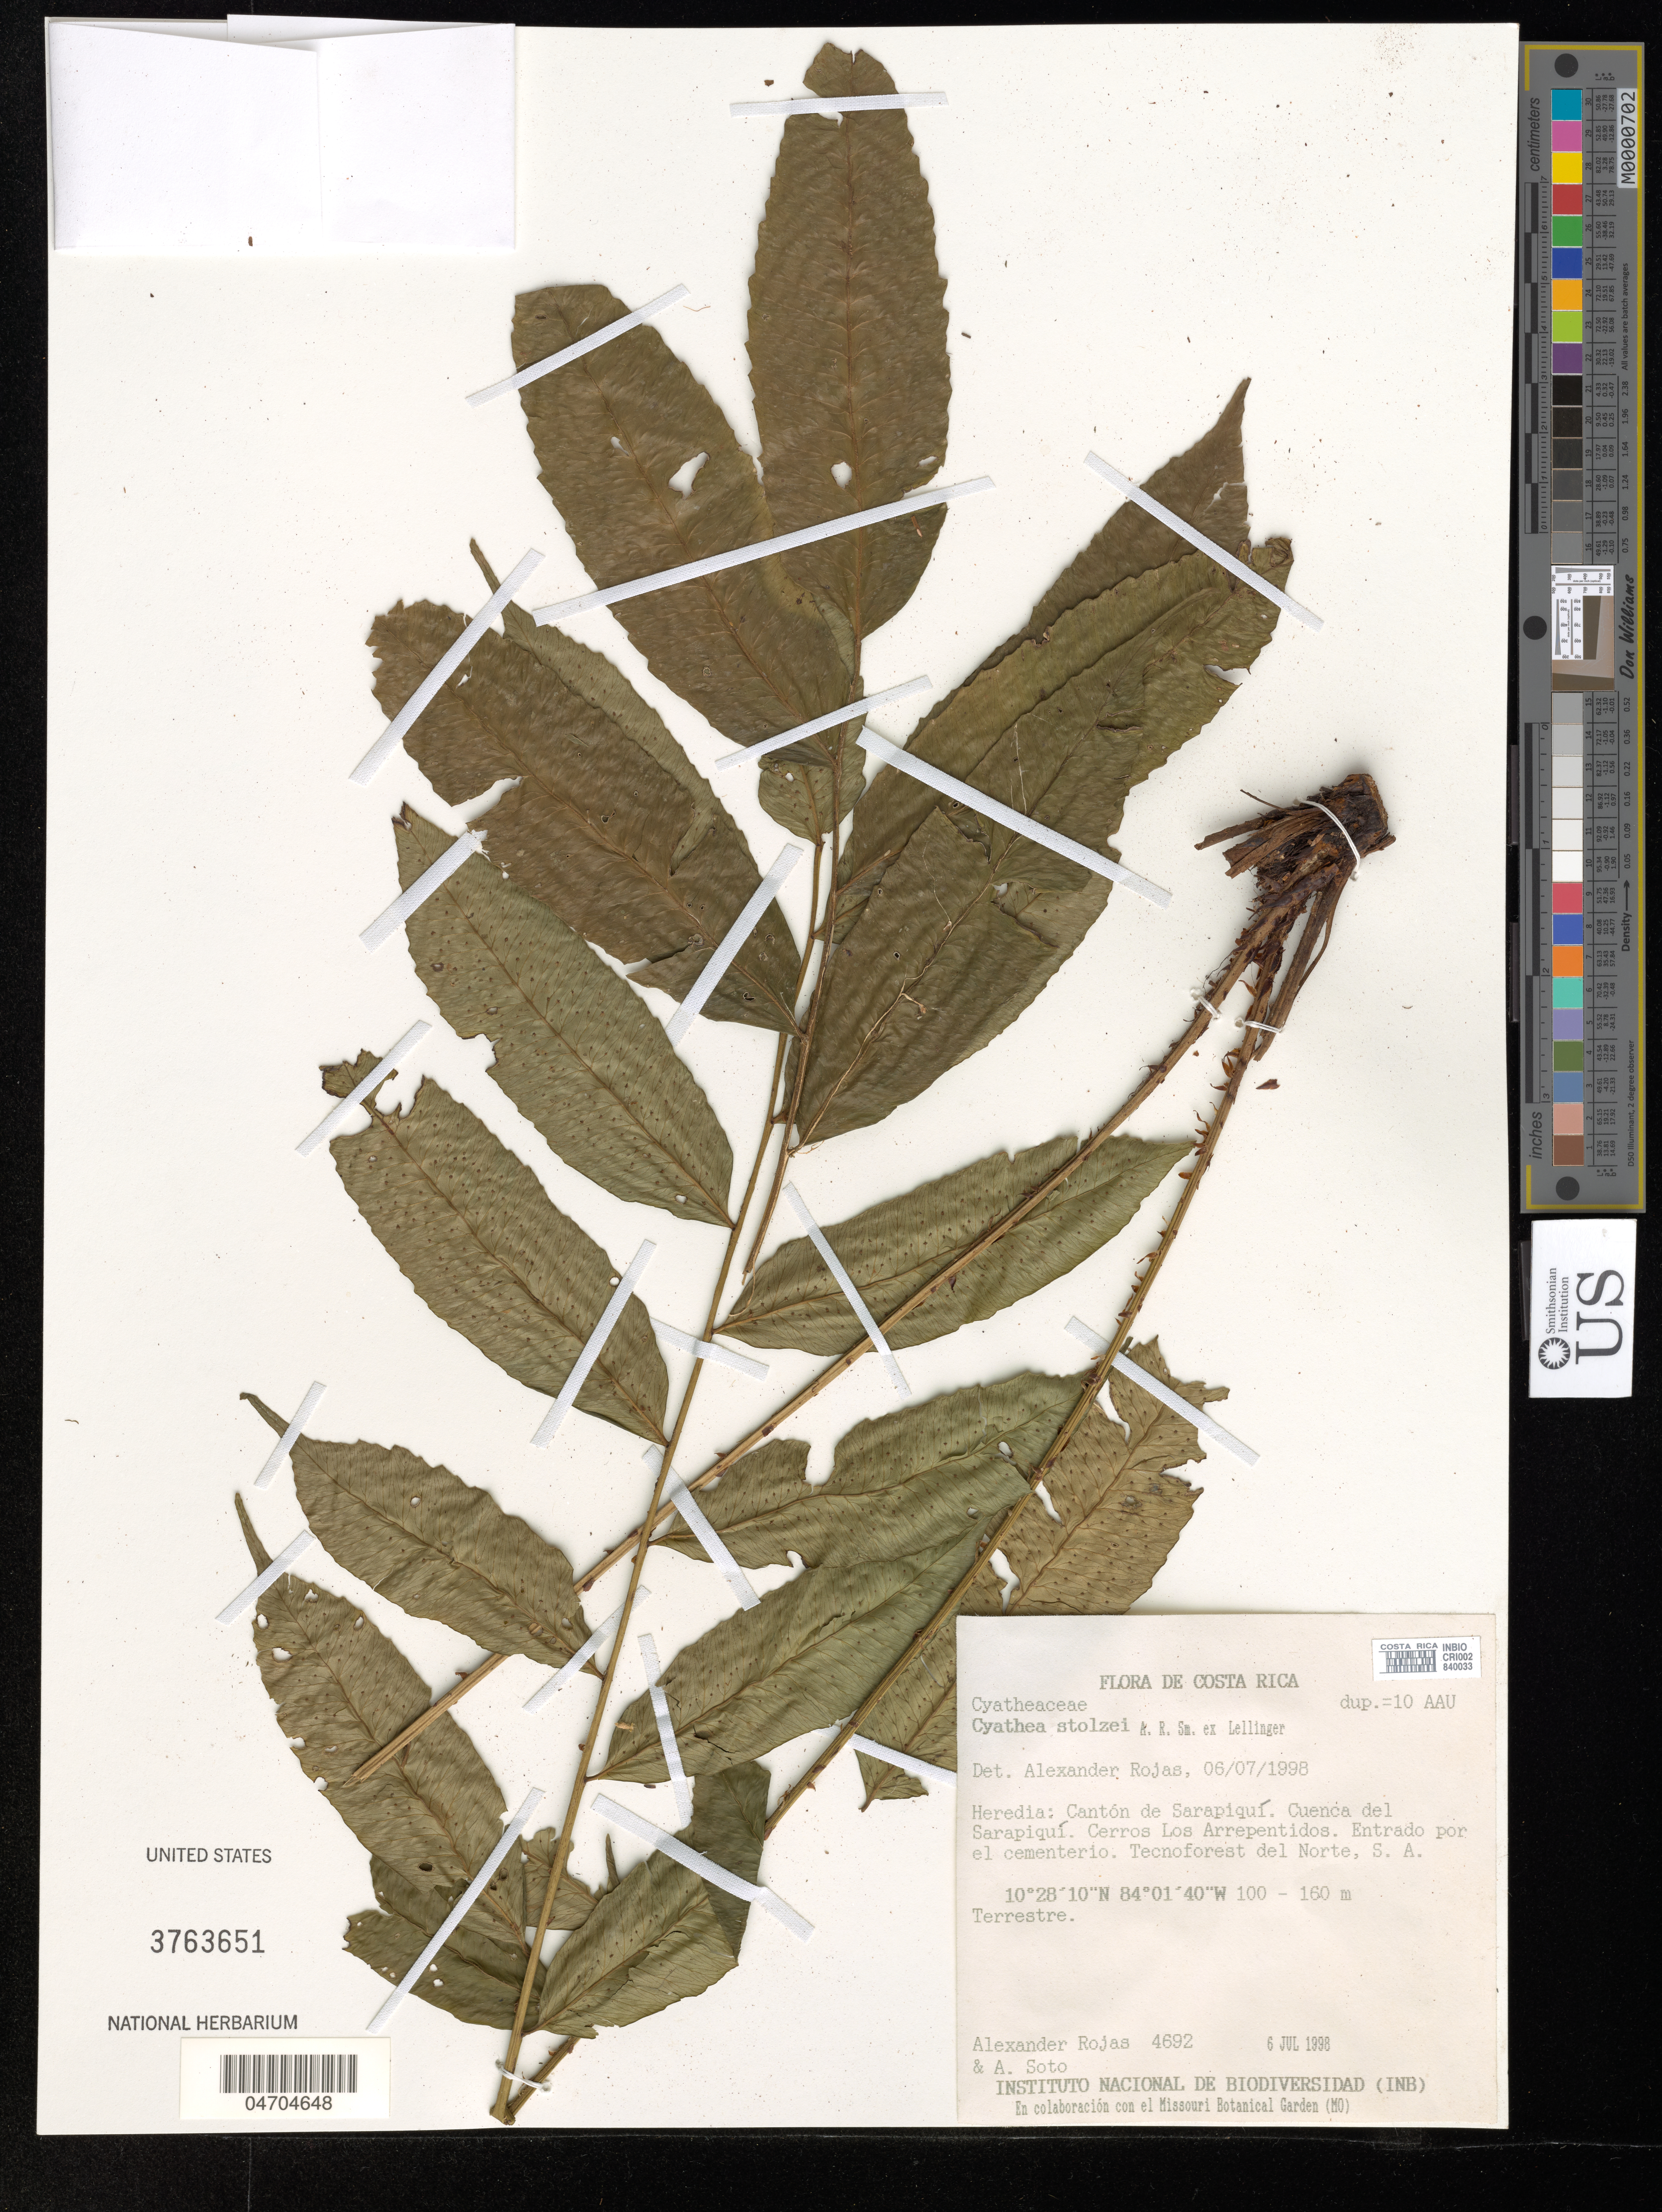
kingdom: Plantae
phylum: Tracheophyta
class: Polypodiopsida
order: Cyatheales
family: Cyatheaceae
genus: Cyathea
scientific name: Cyathea stolzei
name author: A.R. Sm. ex Lellinger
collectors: A. Rojas & A. Soto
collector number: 4692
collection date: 1998-07-06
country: Costa Rica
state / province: Heredia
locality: Cantón de Sarapiquí. Cuenca del Sarapiquí. Cerros Los Arrepentidos. Entrado por el cementerio. Tecnoforest del Norte, S. A.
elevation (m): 100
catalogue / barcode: US 3763651